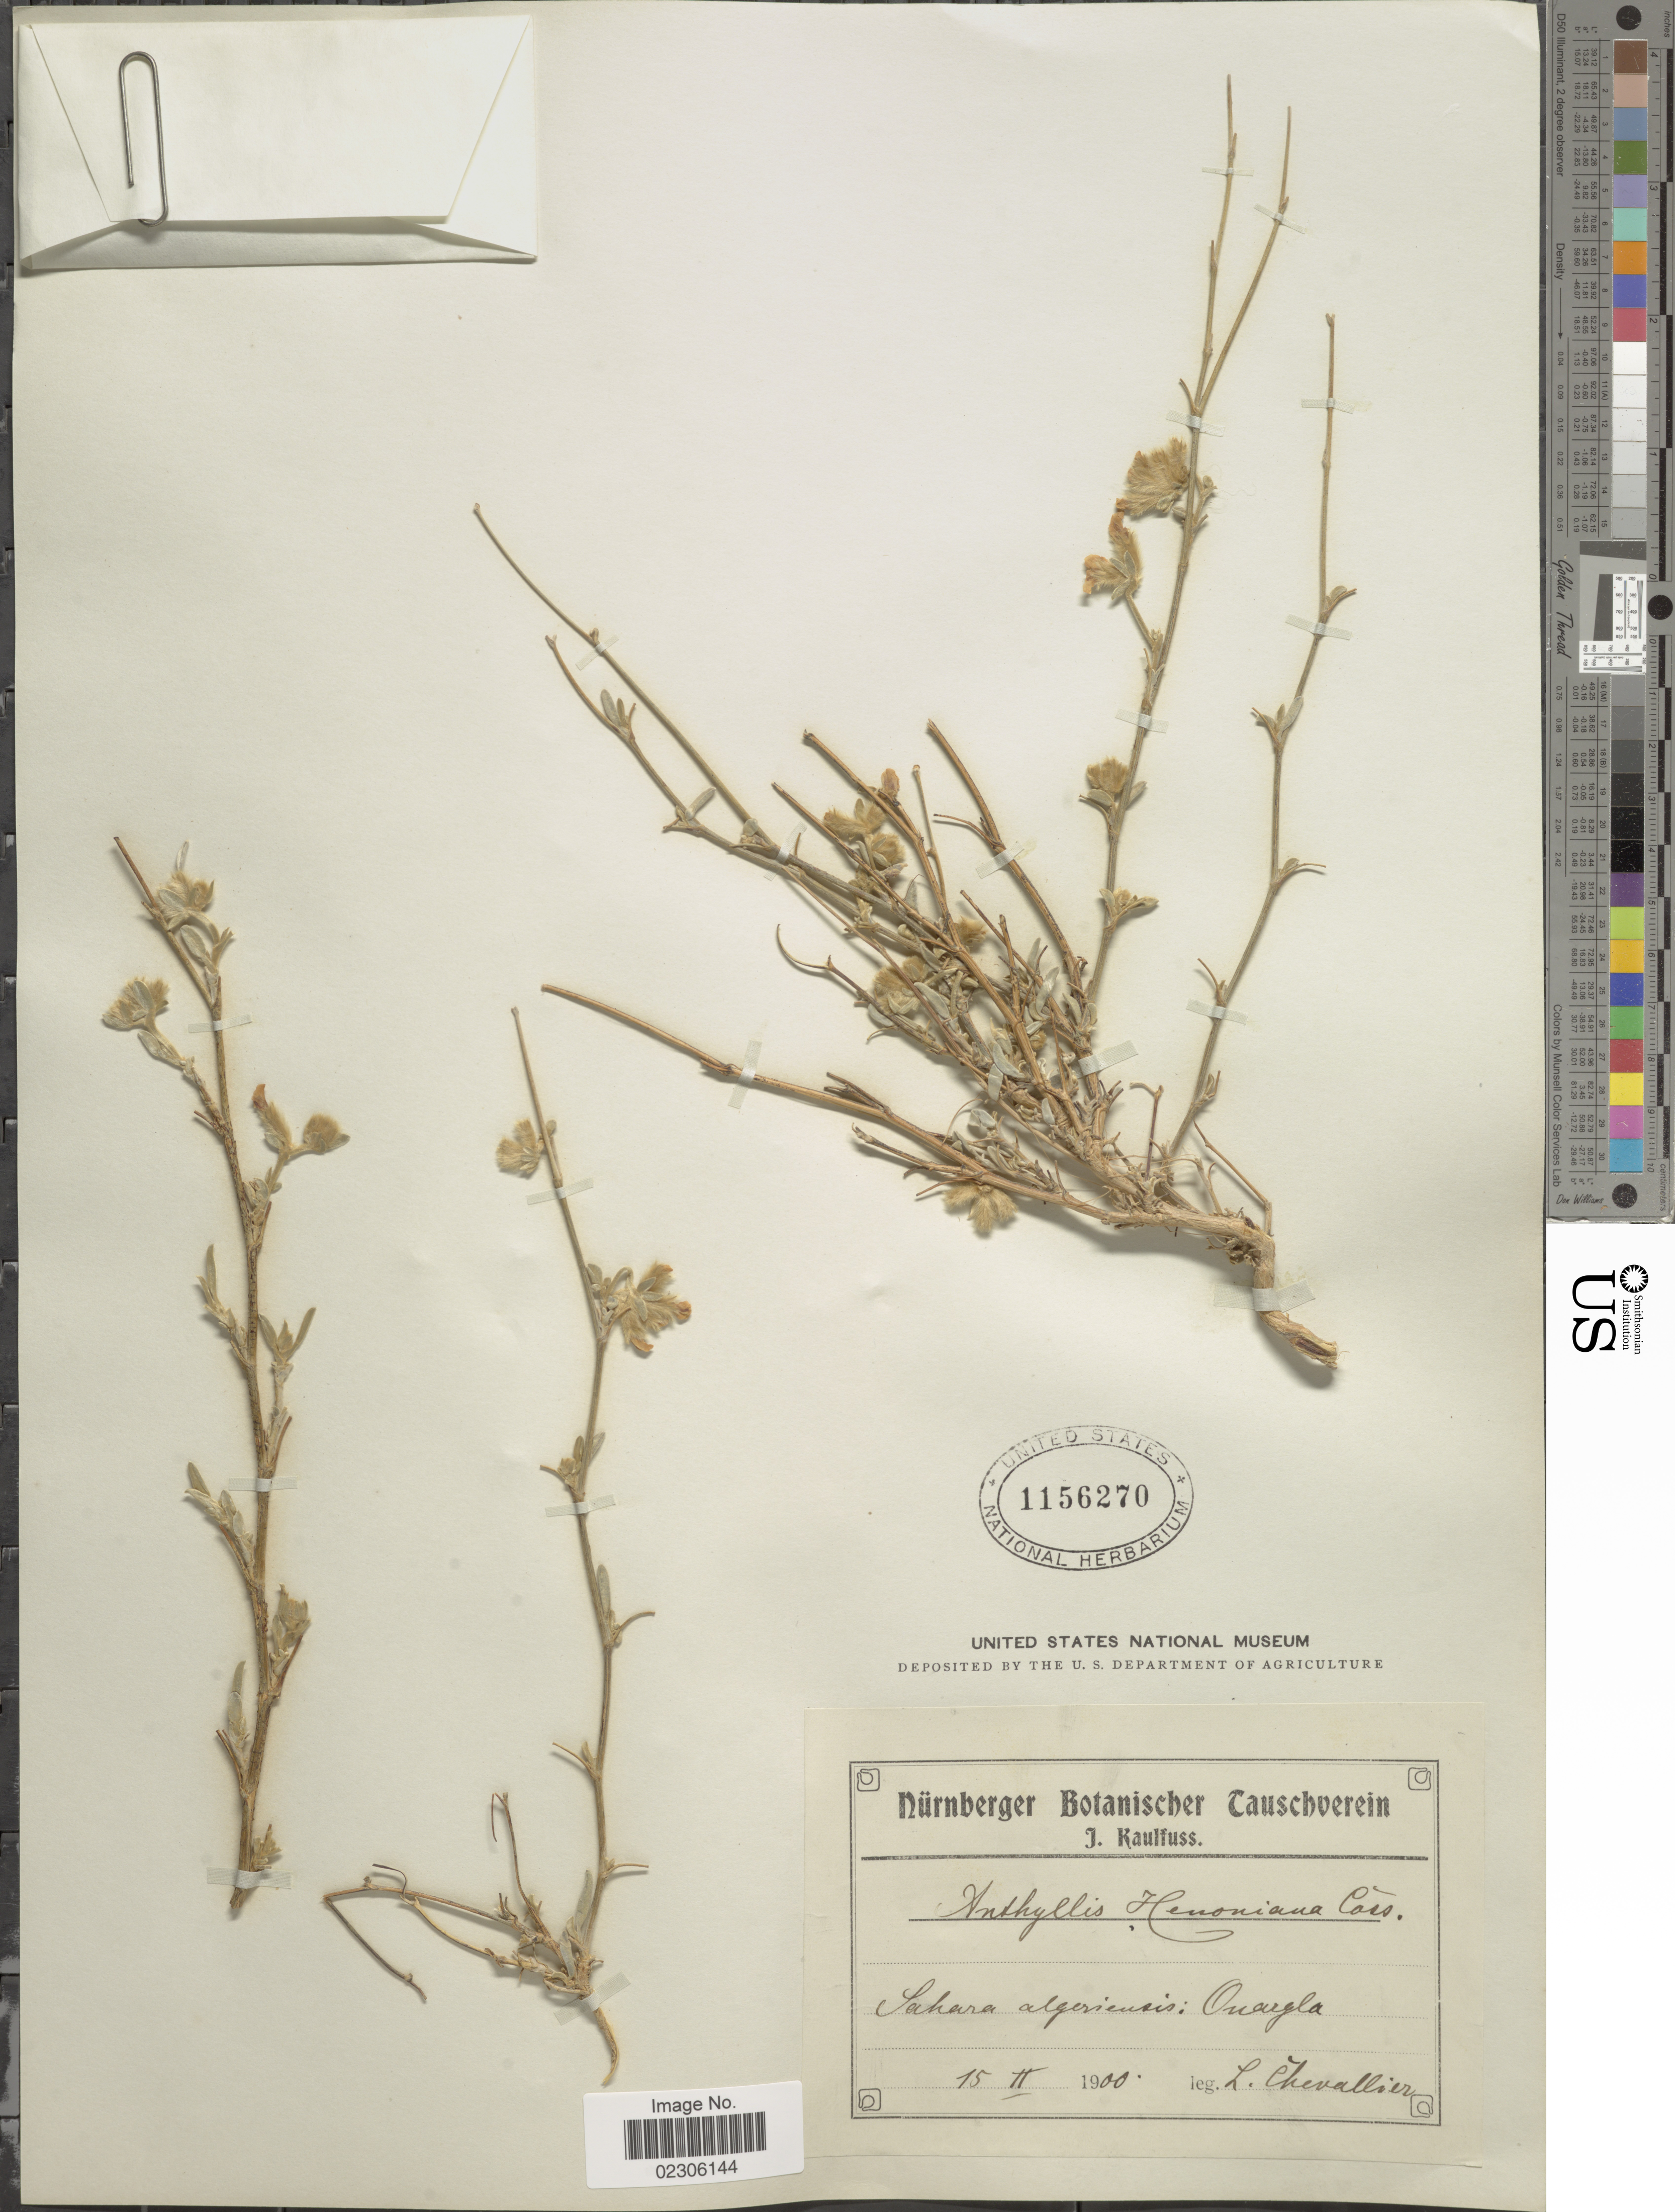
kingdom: Plantae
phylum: Tracheophyta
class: Magnoliopsida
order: Fabales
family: Fabaceae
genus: Anthyllis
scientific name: Anthyllis henoniana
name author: Coss.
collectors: L. Chevalier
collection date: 1900-02-15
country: Algeria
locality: Sahara Algeriensis: Onargla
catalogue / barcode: US 1156270